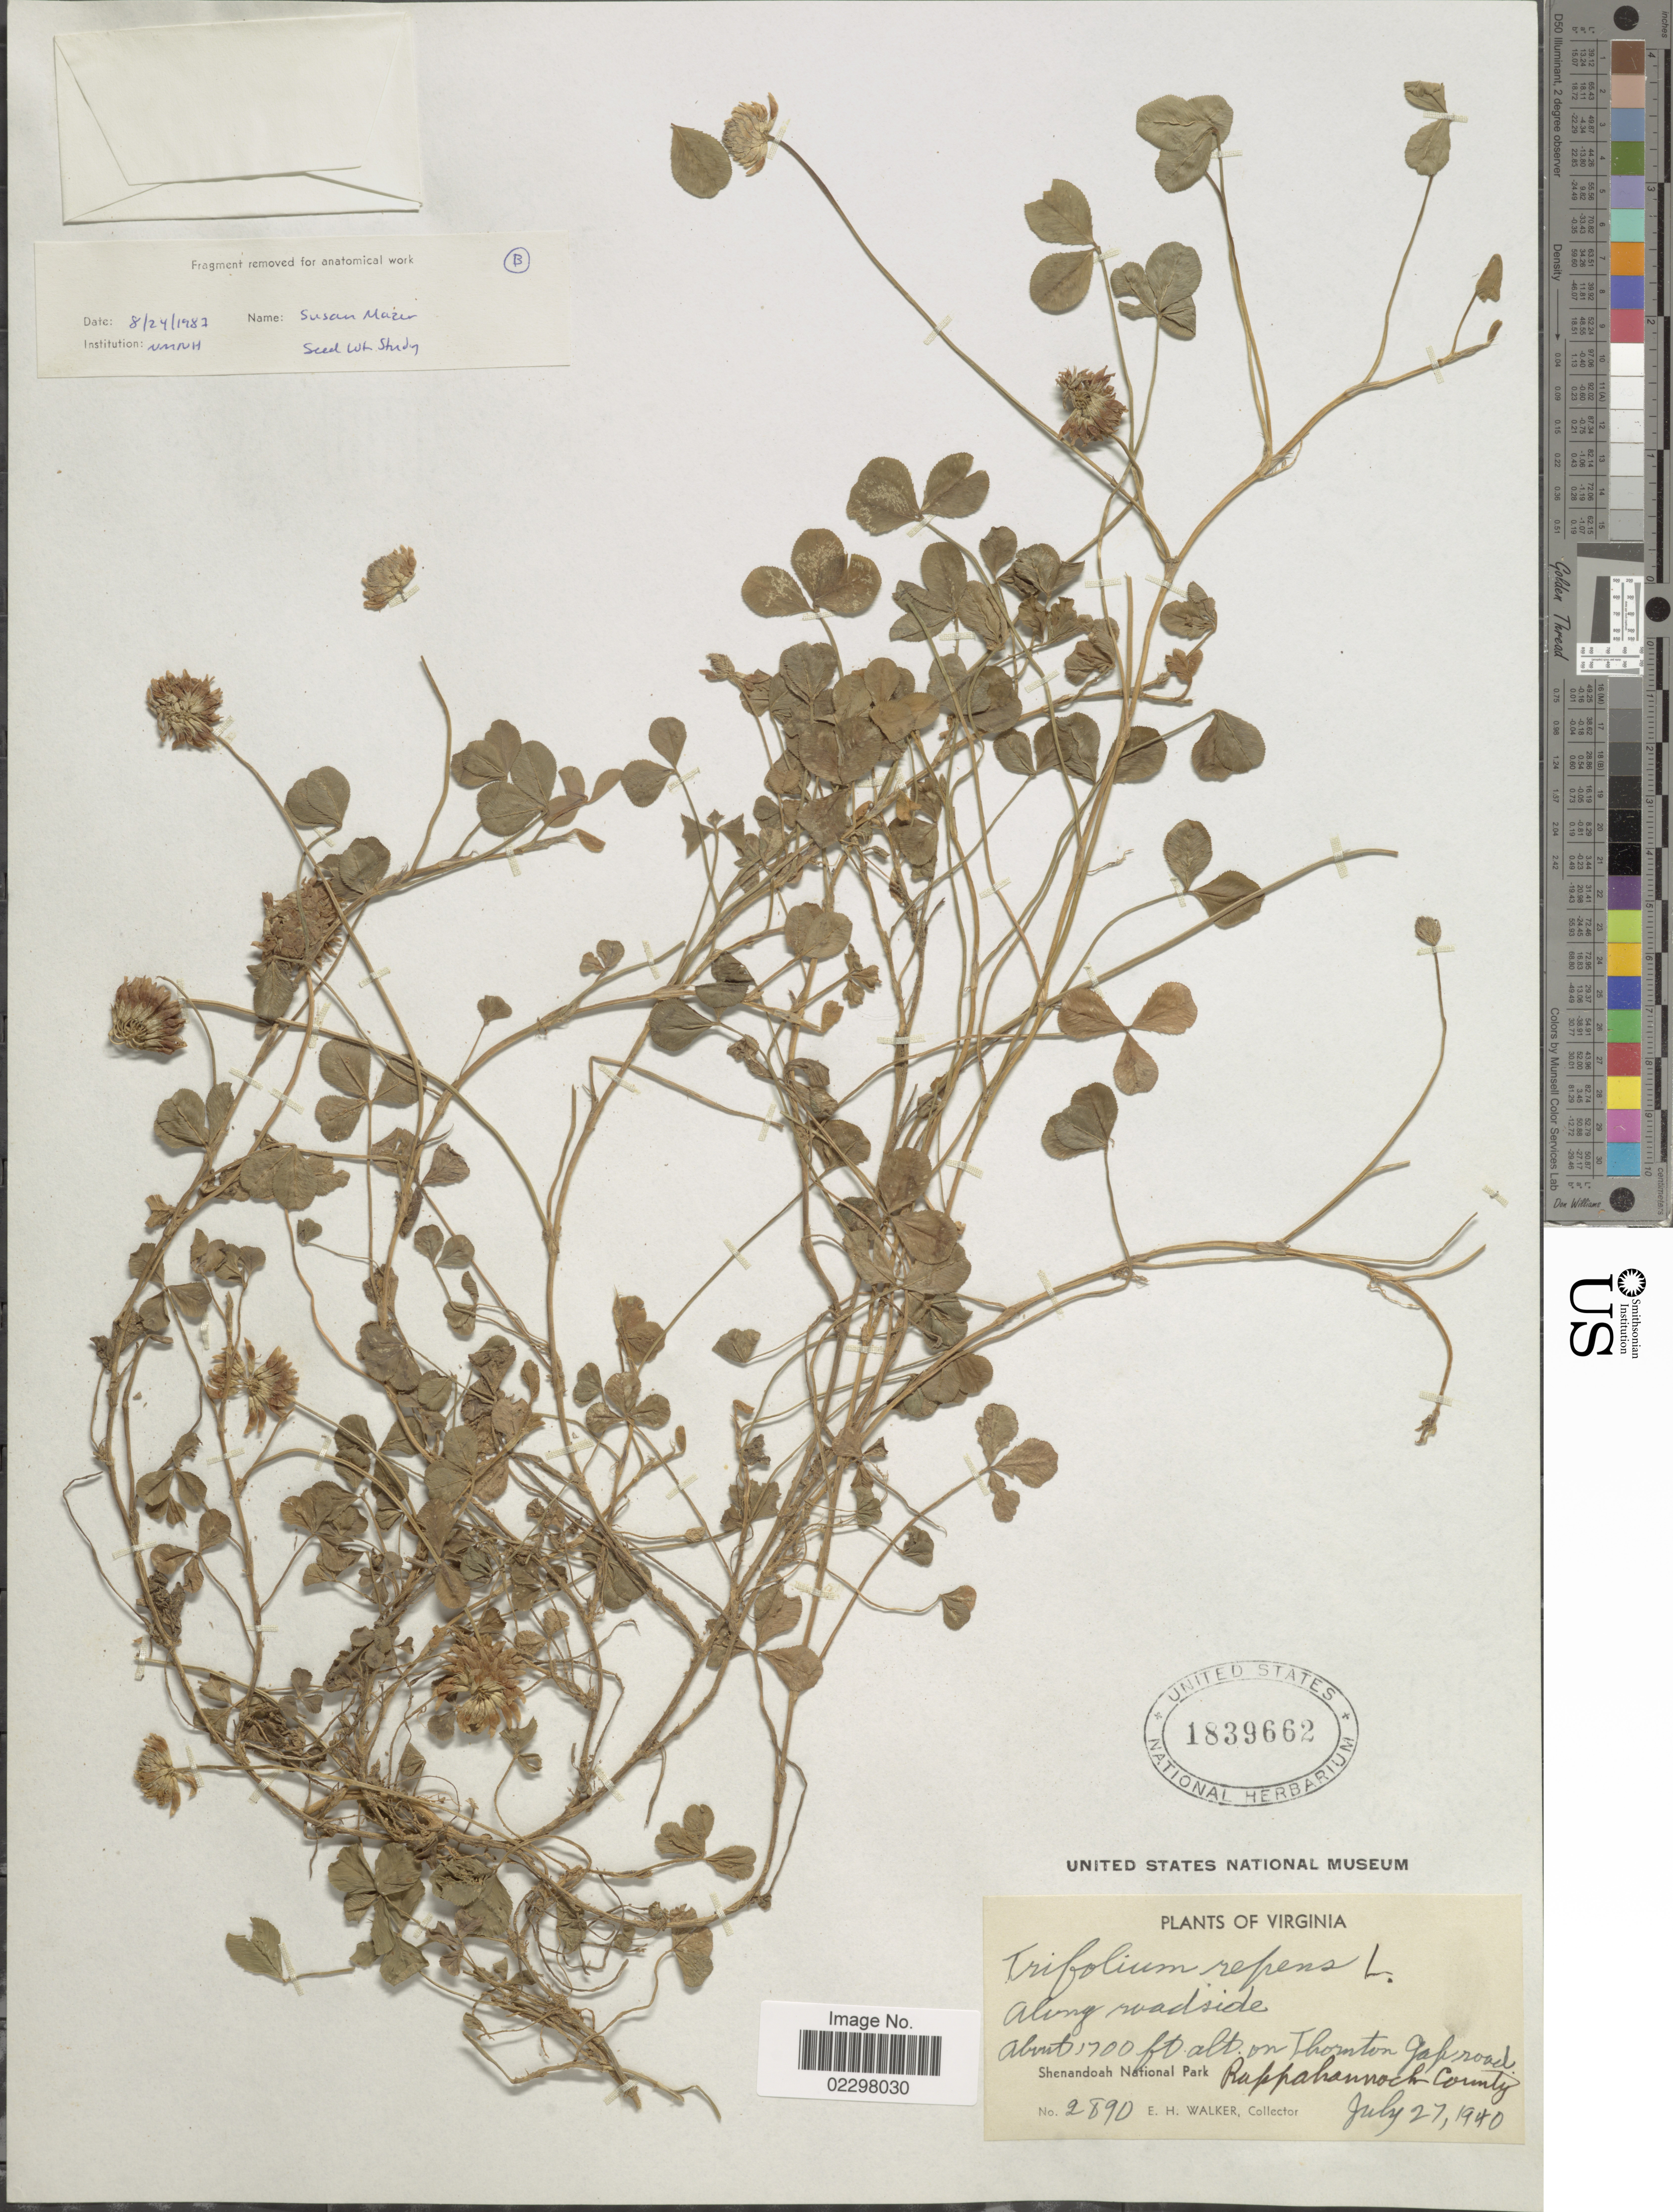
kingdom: Plantae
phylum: Tracheophyta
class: Magnoliopsida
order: Fabales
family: Fabaceae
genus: Trifolium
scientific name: Trifolium repens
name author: L.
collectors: E. H. Walker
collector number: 2890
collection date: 1940-07-27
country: United States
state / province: Virginia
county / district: Rappahannock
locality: Along roadside, on Thornton Gap road, Shenandoah National Park, Rappahannock County.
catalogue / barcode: US 1839662